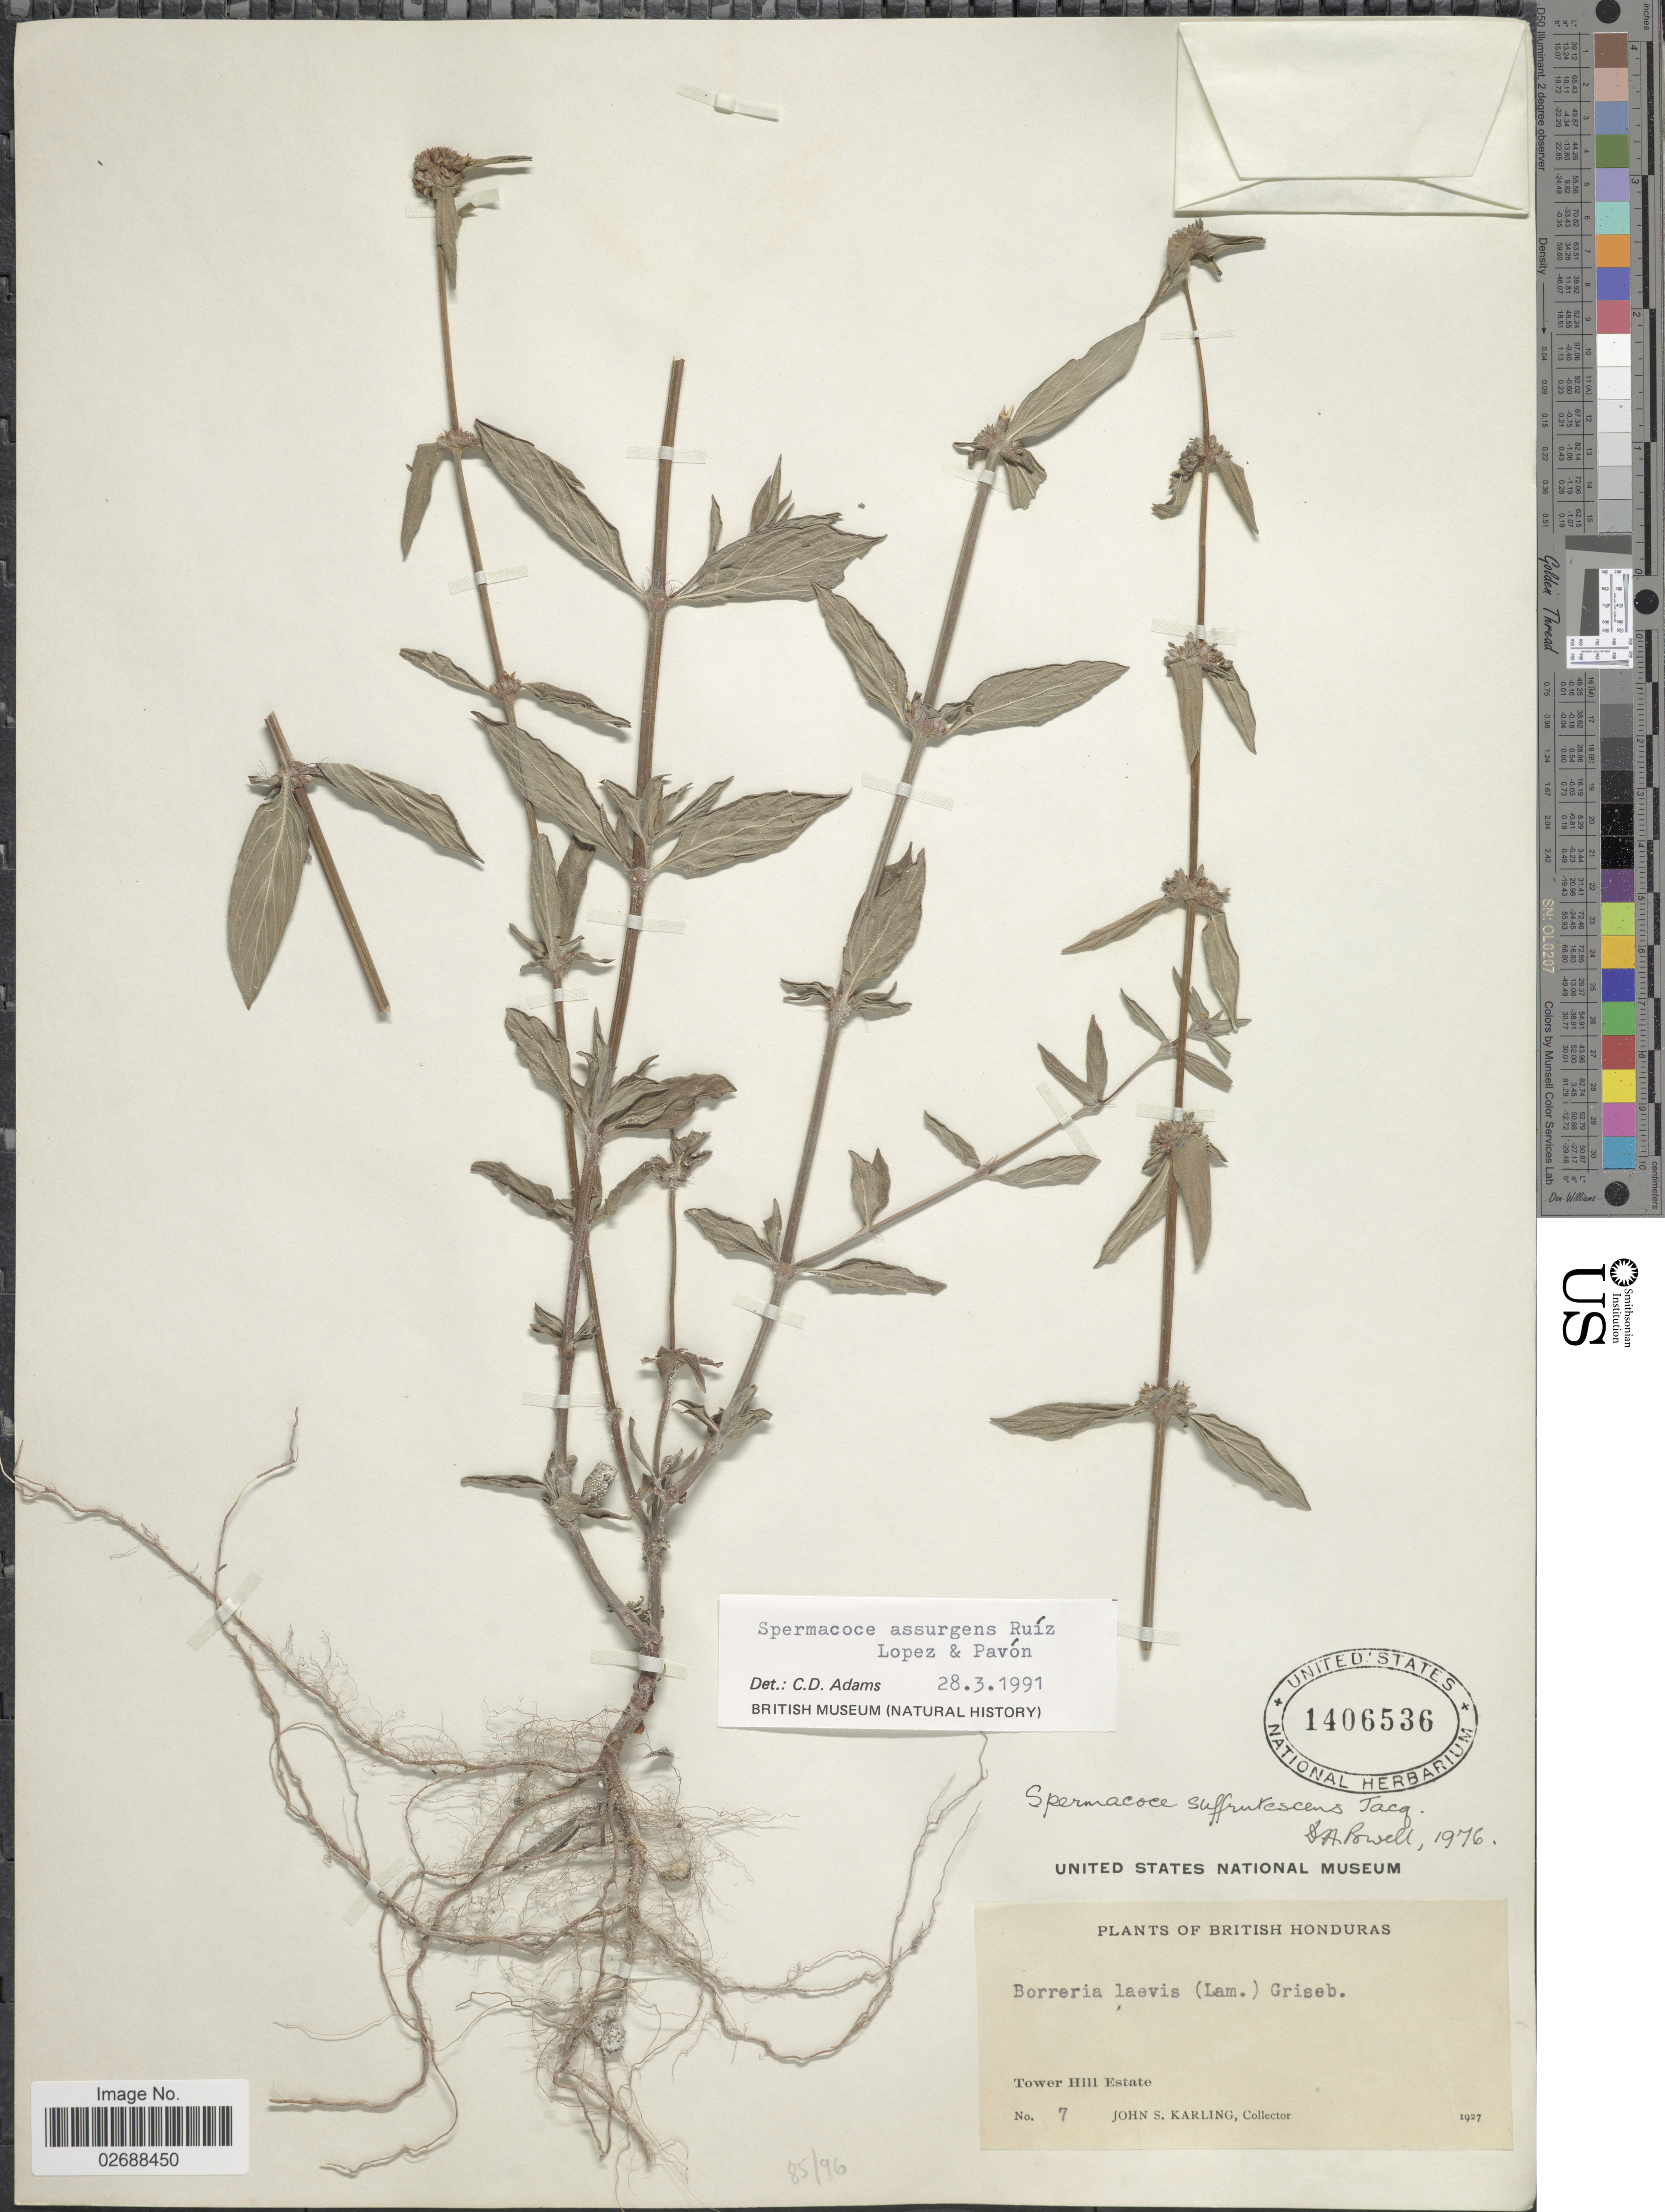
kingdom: Plantae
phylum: Tracheophyta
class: Magnoliopsida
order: Gentianales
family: Rubiaceae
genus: Spermacoce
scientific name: Spermacoce assurgens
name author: Ruiz & Pav.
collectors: J. Karling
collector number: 7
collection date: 1927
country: Belize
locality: British Honduras. Tower Hill Estate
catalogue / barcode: US 1406536